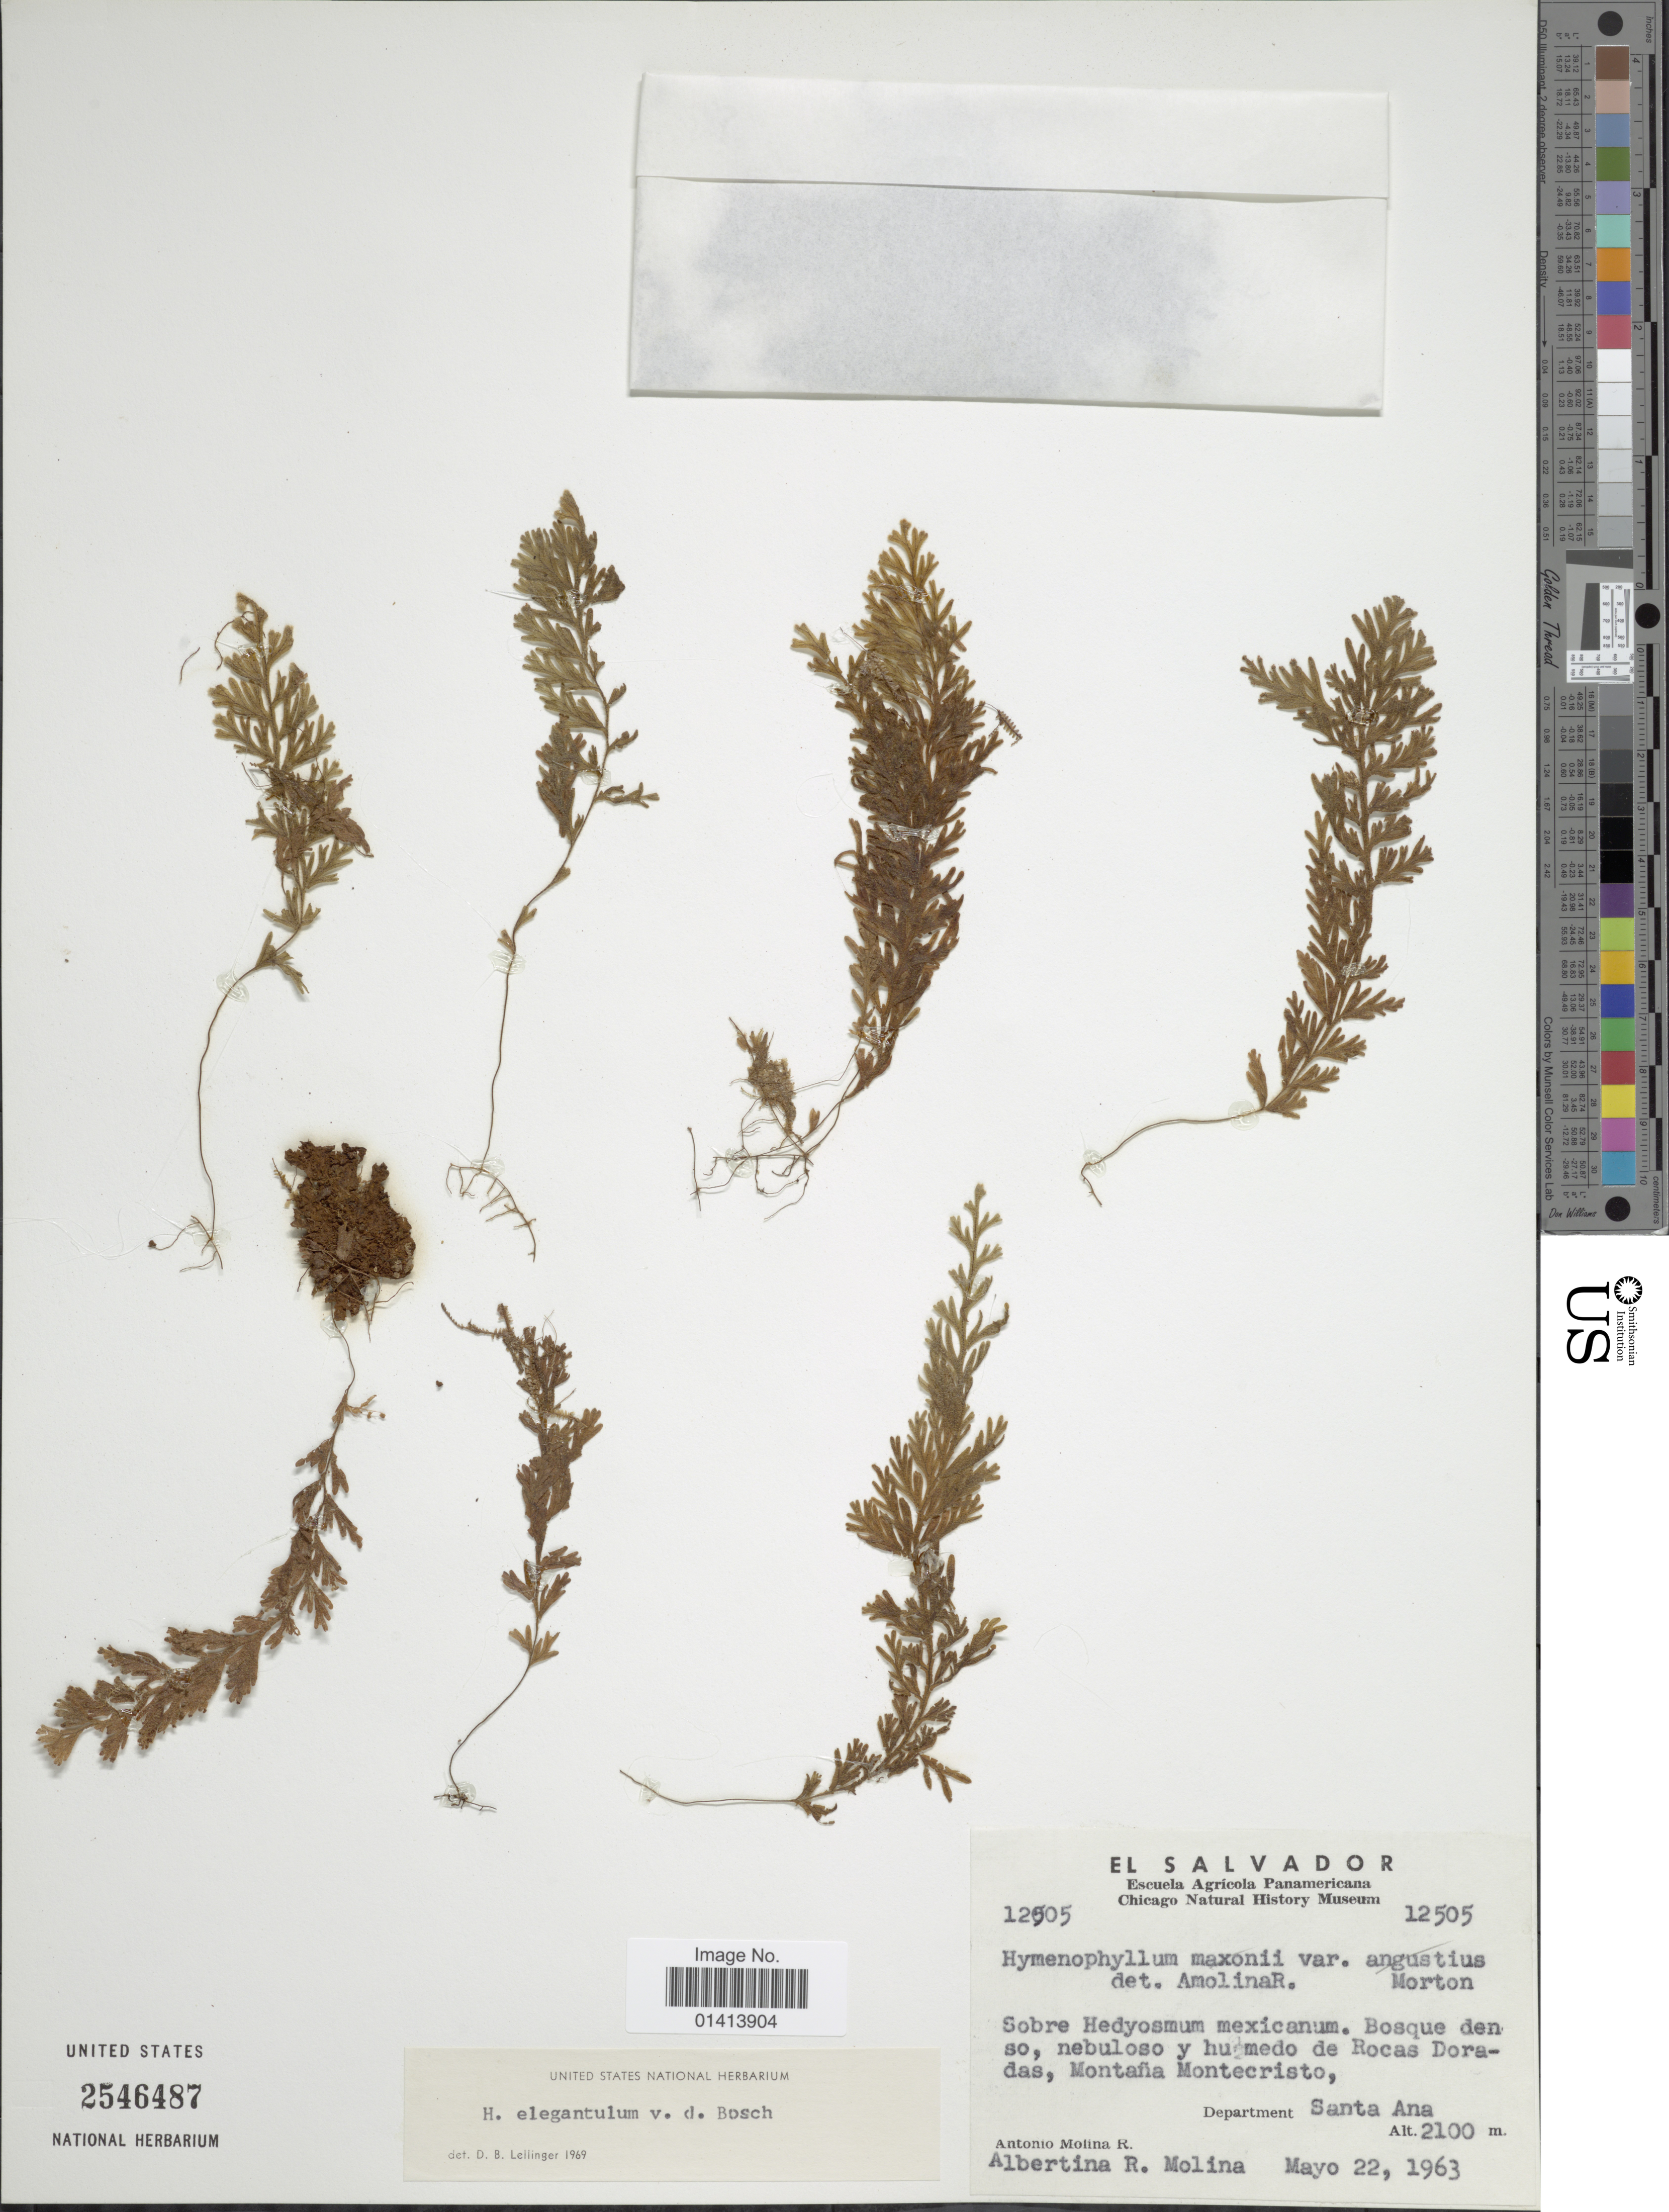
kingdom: Plantae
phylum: Tracheophyta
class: Polypodiopsida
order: Hymenophyllales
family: Hymenophyllaceae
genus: Hymenophyllum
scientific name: Hymenophyllum elegantulum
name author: Bosch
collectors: A. Molina R. & A. R. Molina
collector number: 12505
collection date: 1963-05-22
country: El Salvador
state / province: Santa Ana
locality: Nebulos y humedo de Rocas Doradas, Montaña Montecristo Department Santa Ana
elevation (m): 2100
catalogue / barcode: US 2546487